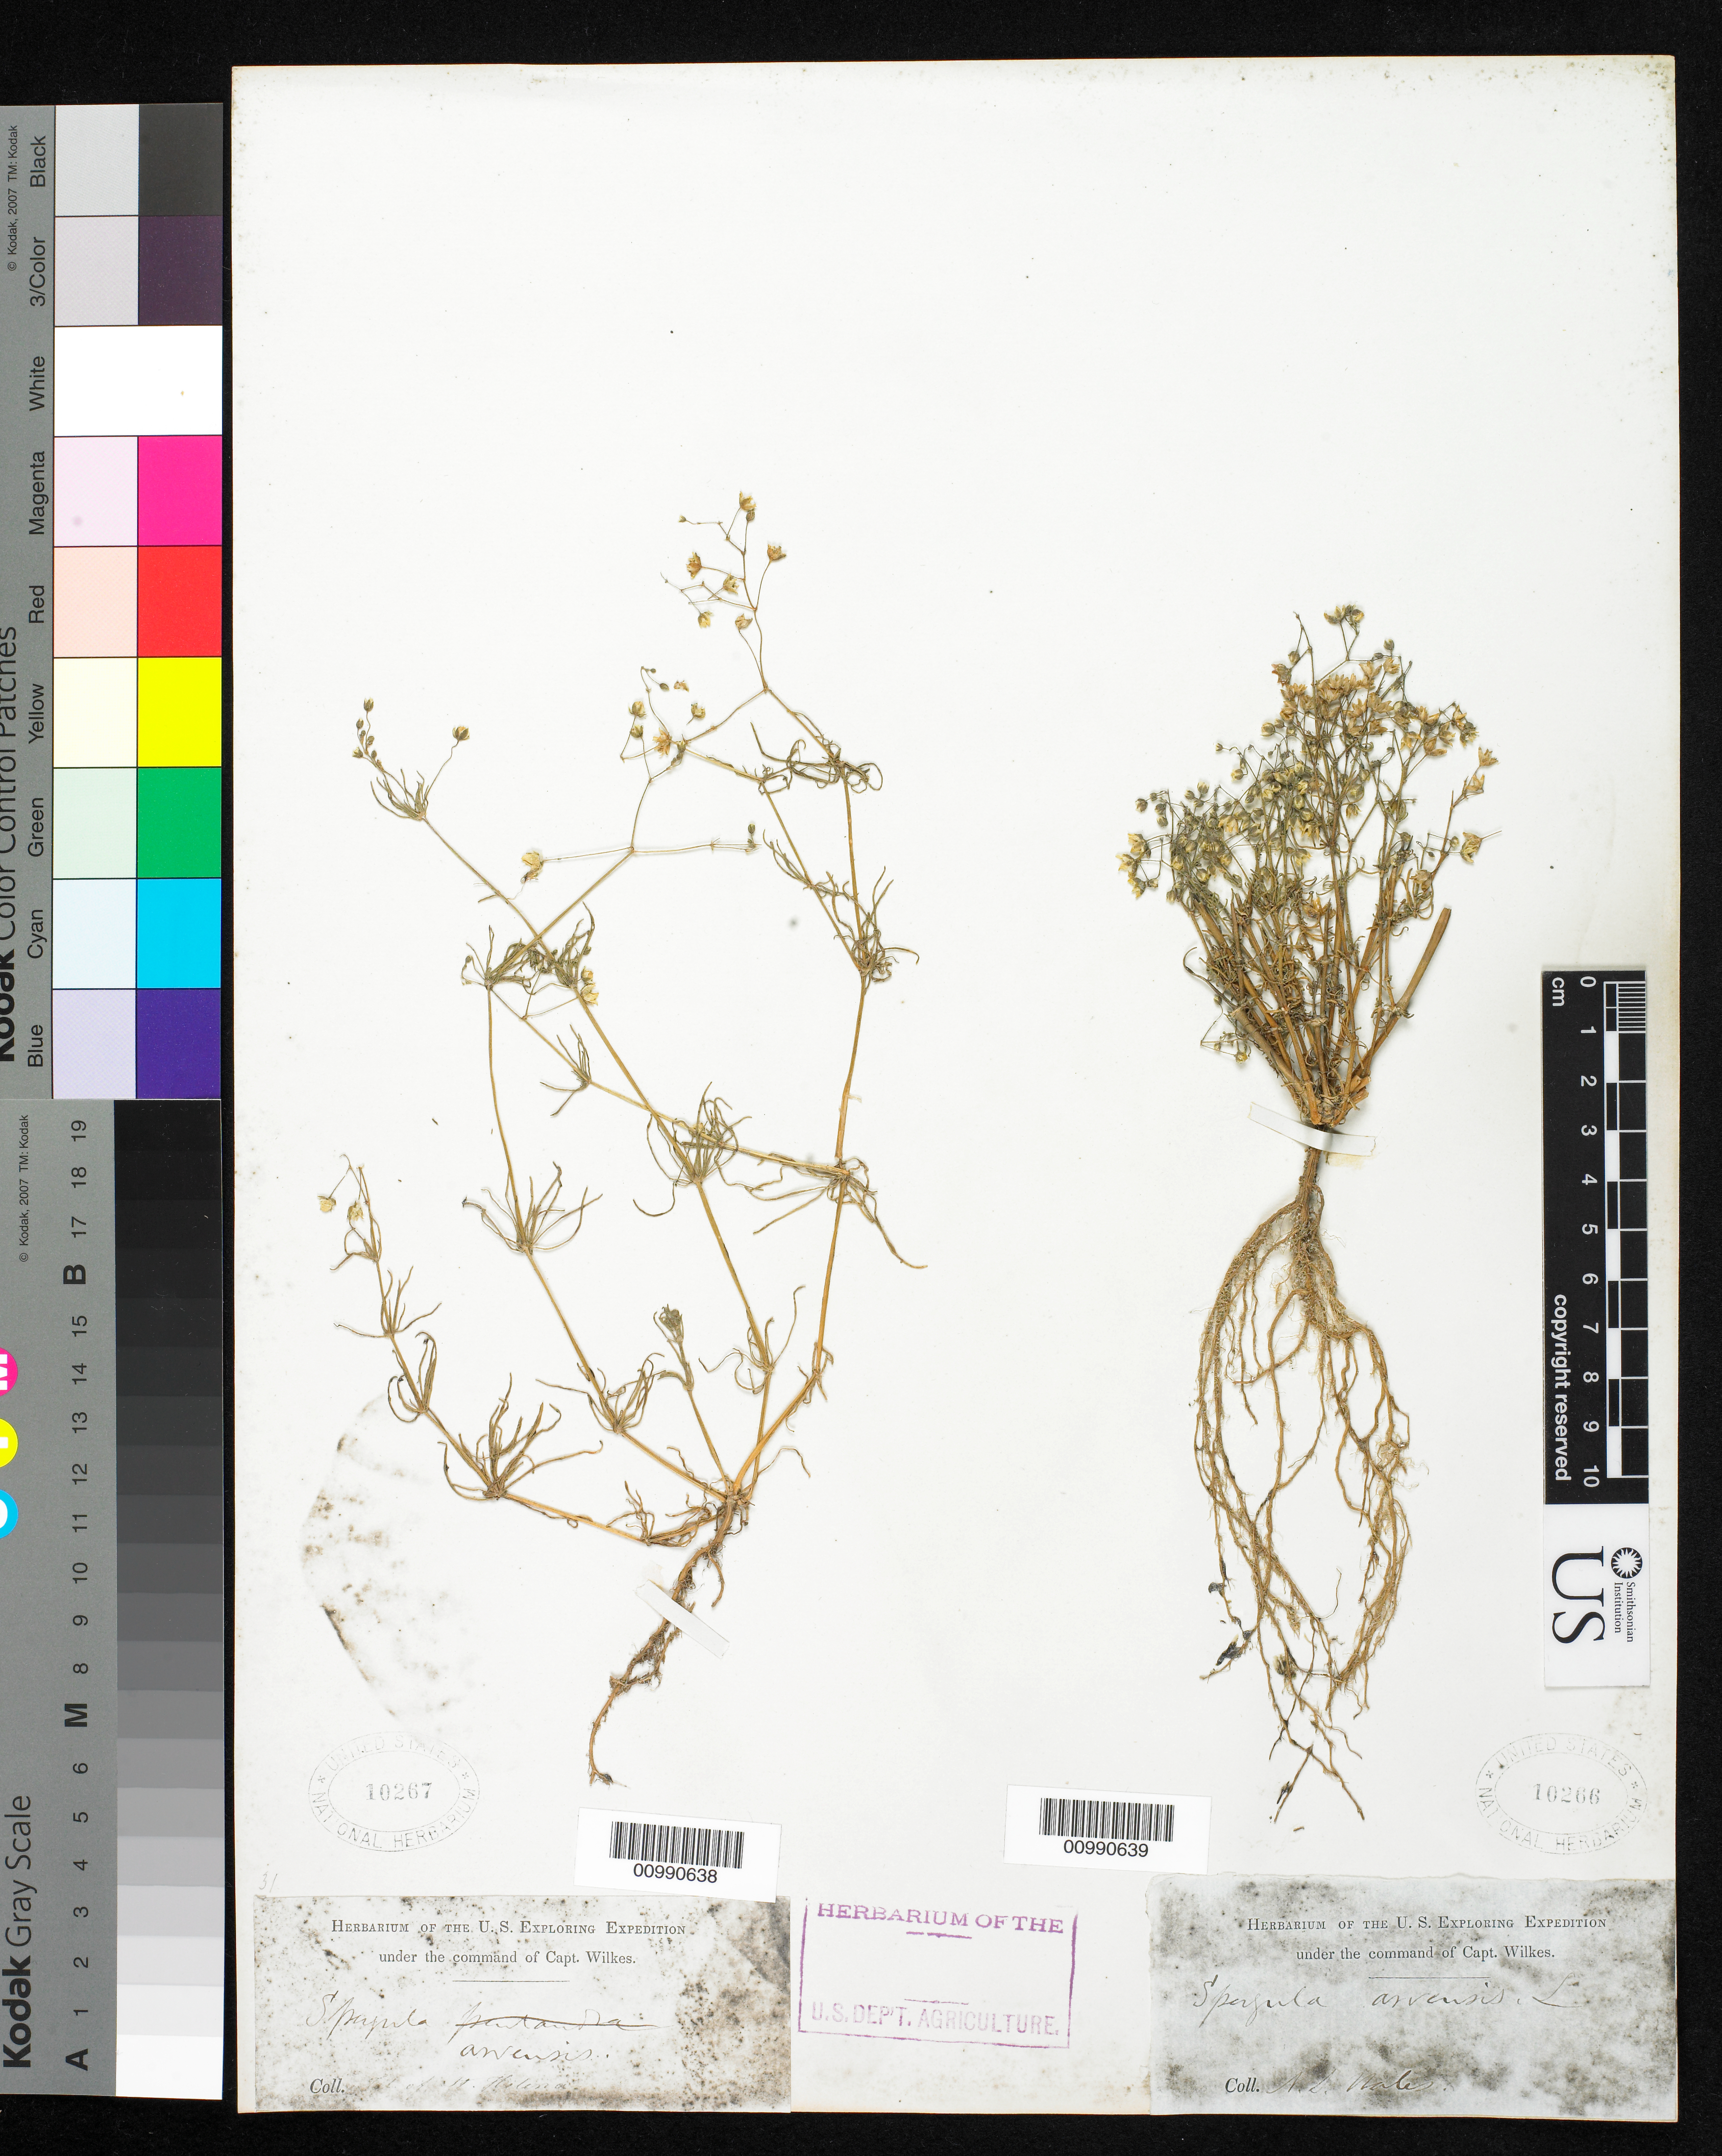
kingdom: Plantae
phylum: Tracheophyta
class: Magnoliopsida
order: Caryophyllales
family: Caryophyllaceae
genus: Spergula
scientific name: Spergula arvensis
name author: L.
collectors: Wilkes Explor. Exped.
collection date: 1838/1842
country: Australia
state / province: New South Wales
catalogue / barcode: US 10266